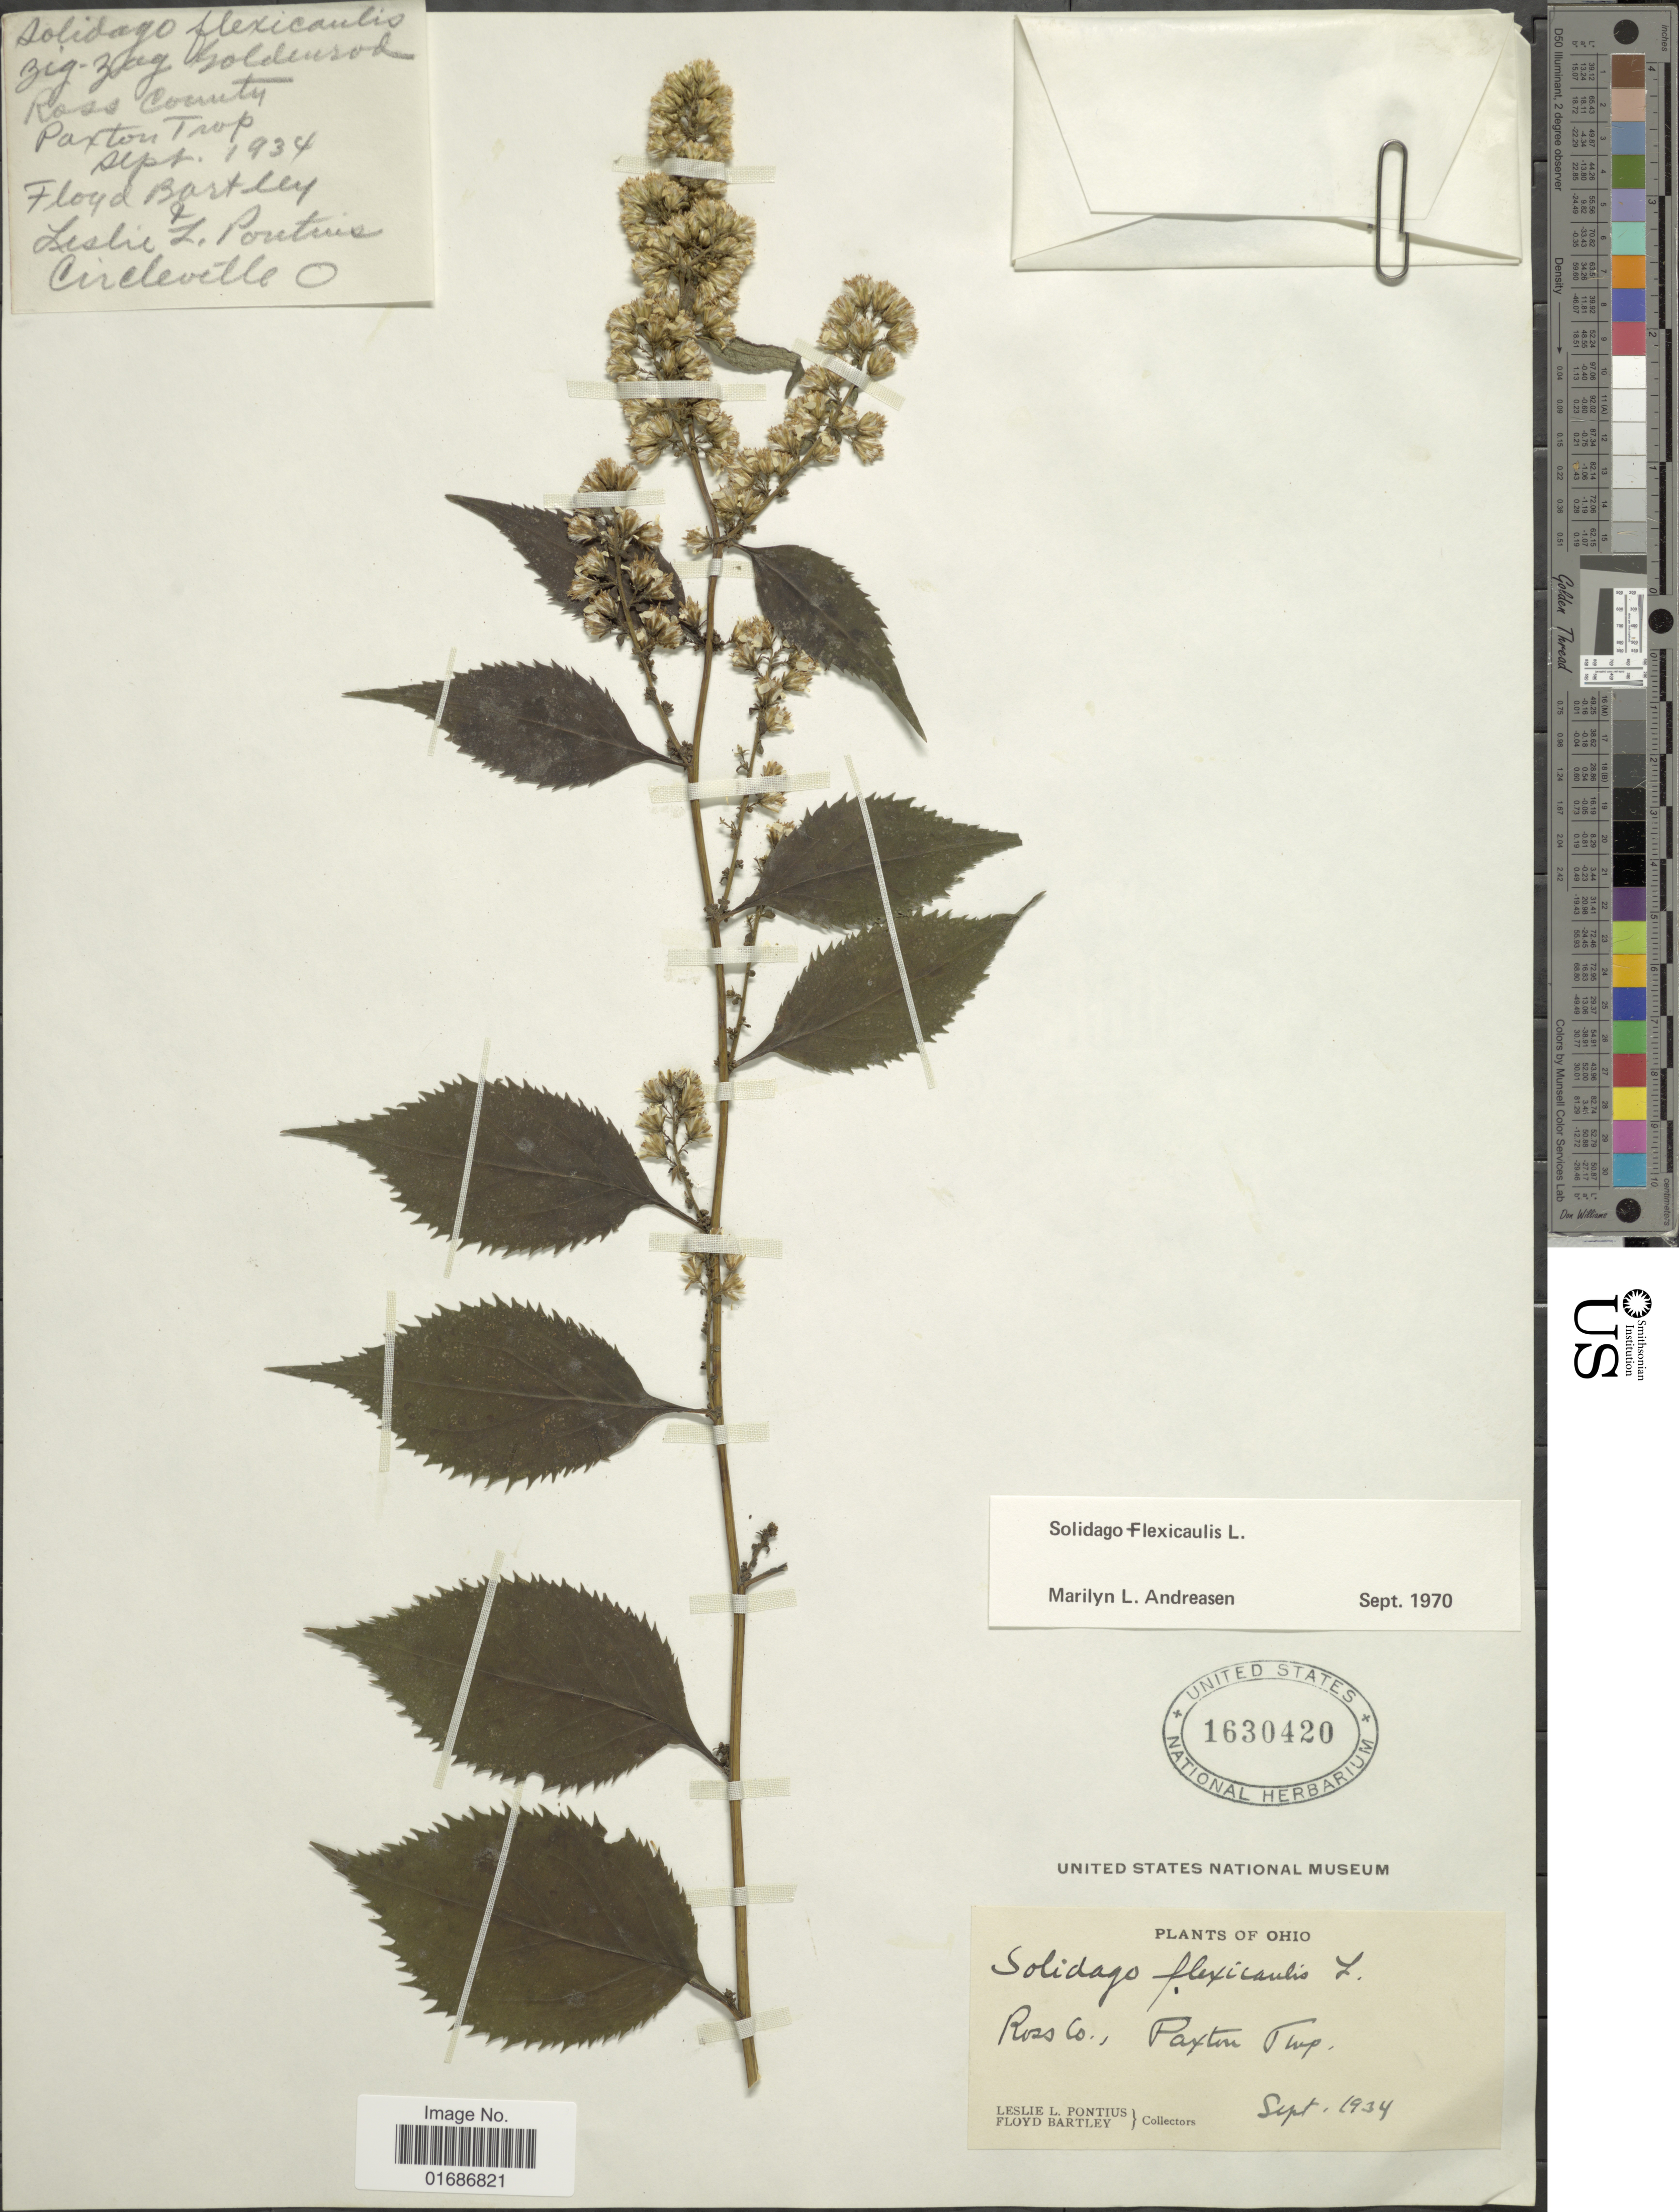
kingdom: Plantae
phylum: Tracheophyta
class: Magnoliopsida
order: Asterales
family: Asteraceae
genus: Solidago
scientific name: Solidago flexicaulis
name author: L.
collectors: L. Pontius & F. Bartley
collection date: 1934-09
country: United States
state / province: Ohio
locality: Ross Co., Paxton Twp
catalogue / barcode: US 1630420